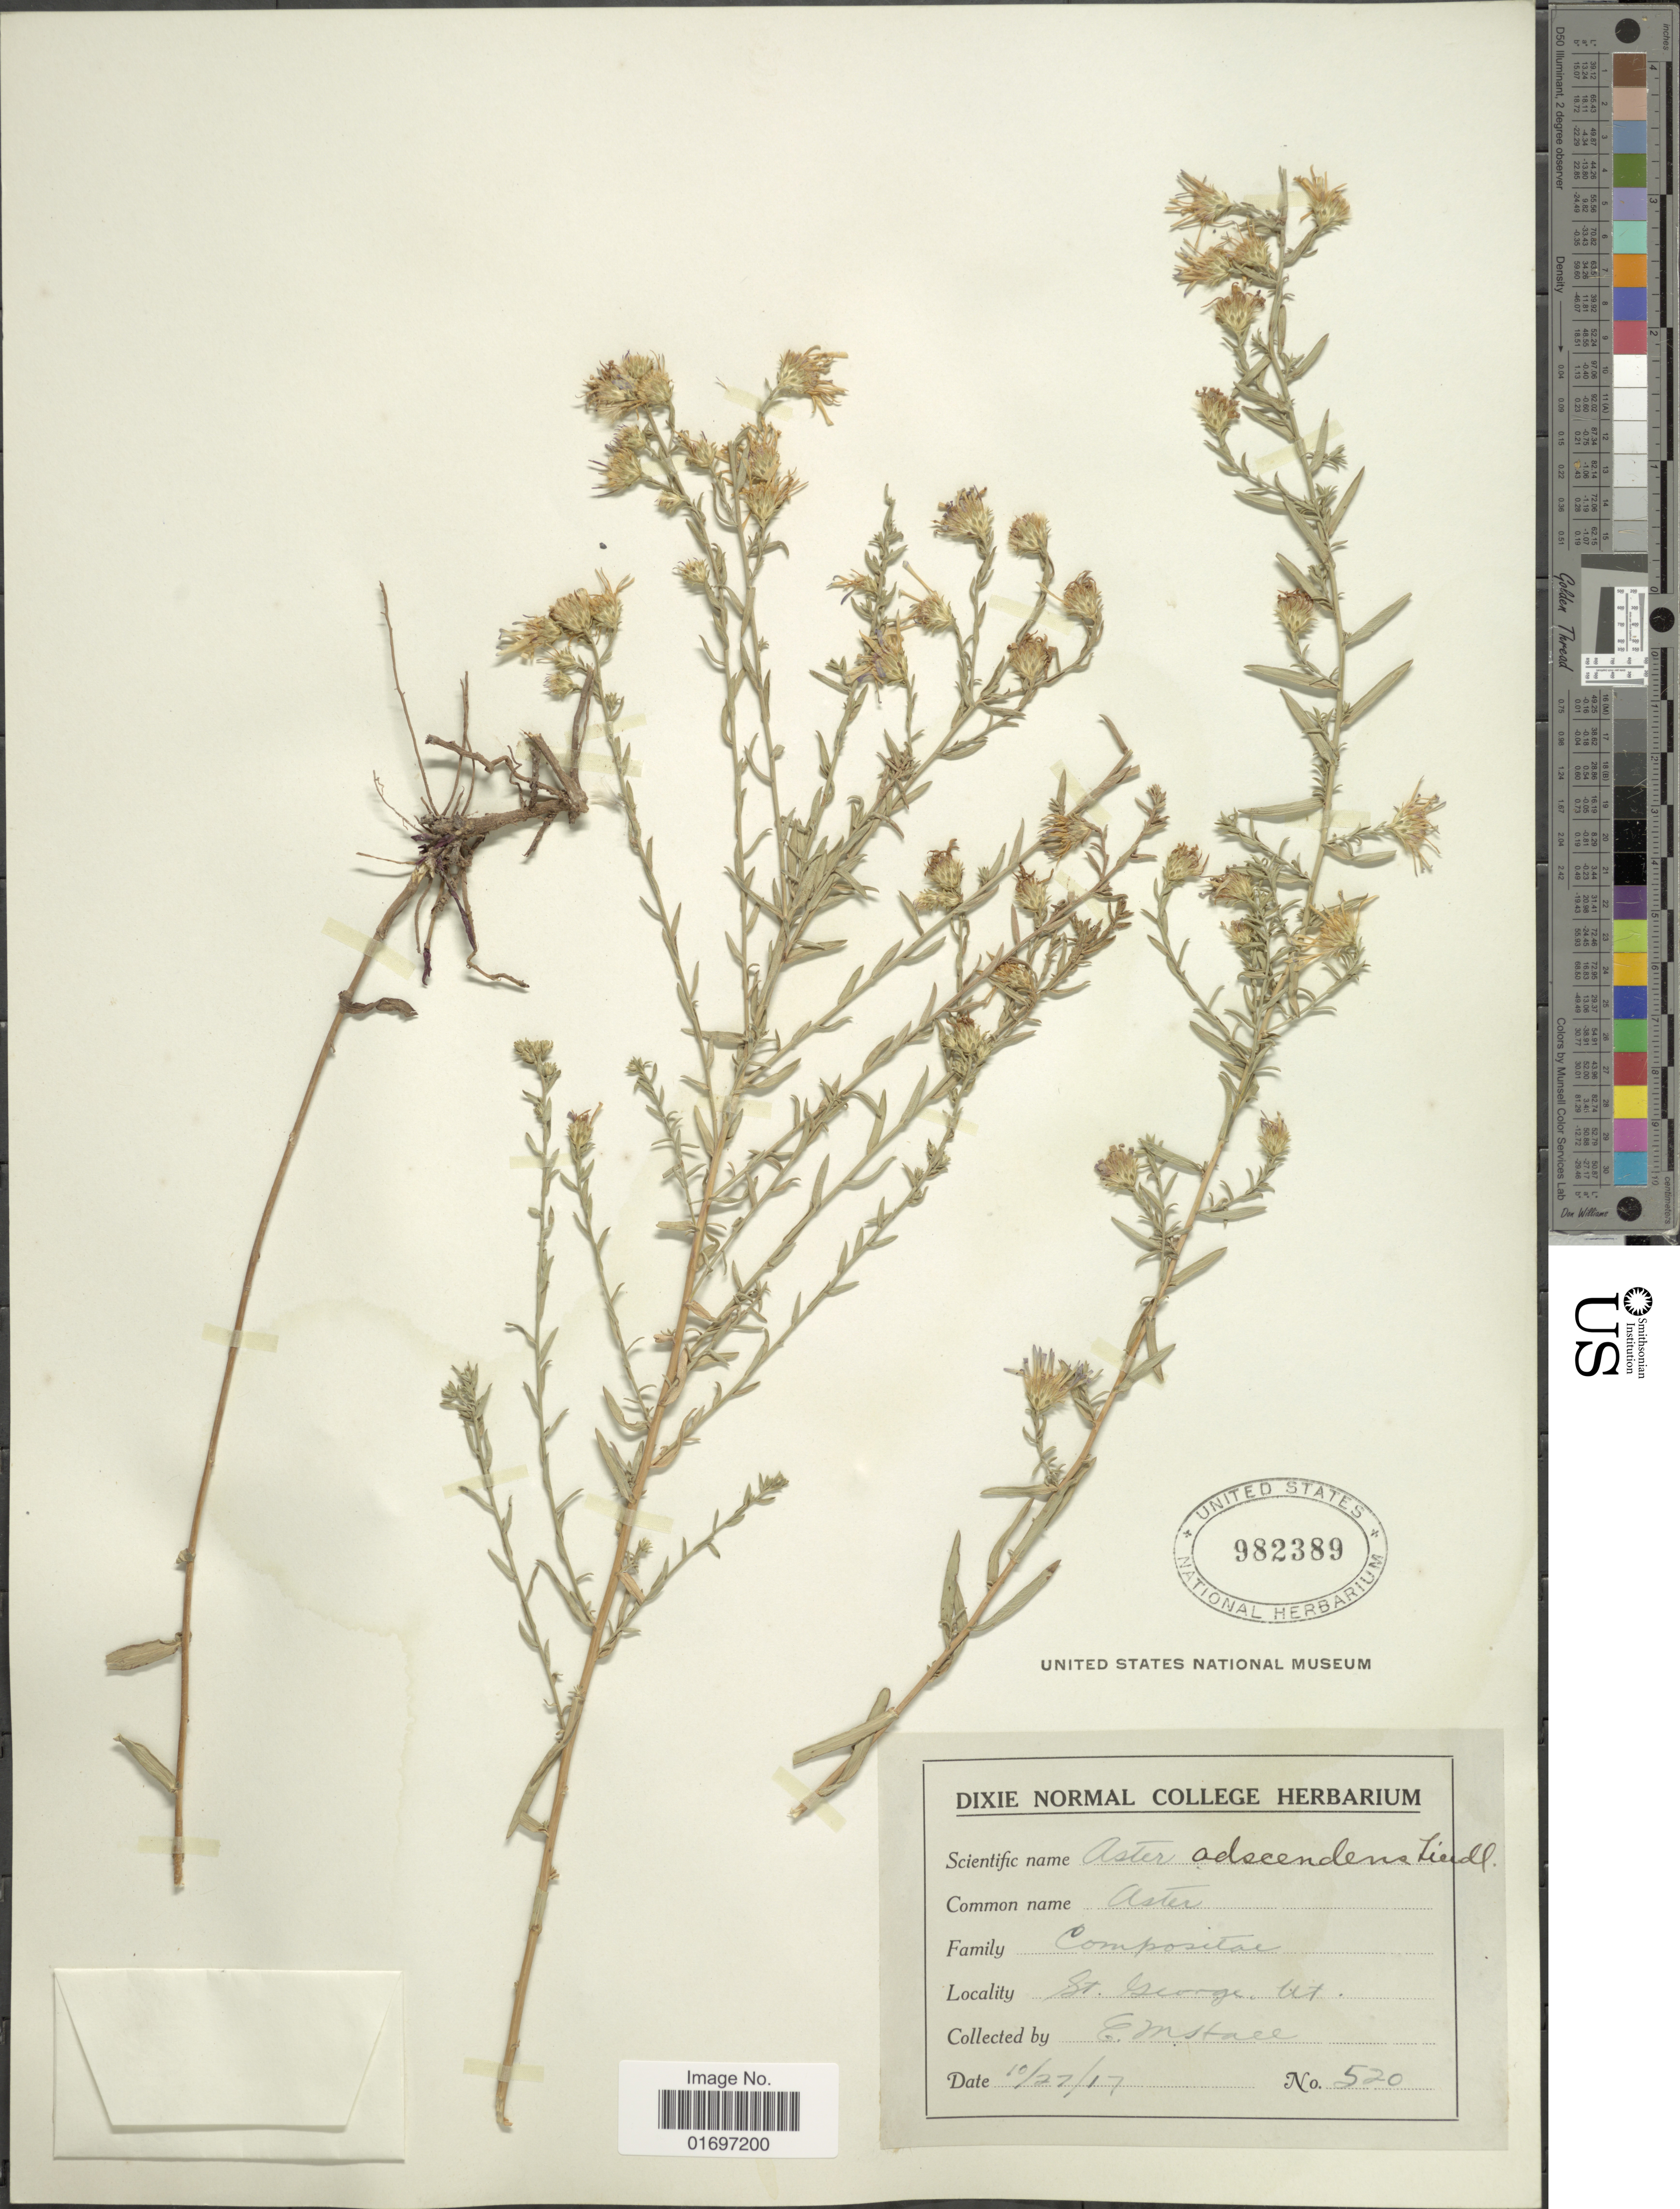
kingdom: Plantae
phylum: Tracheophyta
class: Magnoliopsida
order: Asterales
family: Asteraceae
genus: Symphyotrichum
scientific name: Symphyotrichum ascendens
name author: (Lindl.) G.L. Nesom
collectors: E. Hall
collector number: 520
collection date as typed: Transcribed d/m/y: 27/10/17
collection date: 1917-10-27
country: United States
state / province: Utah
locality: St. George, Ut.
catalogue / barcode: US 982389